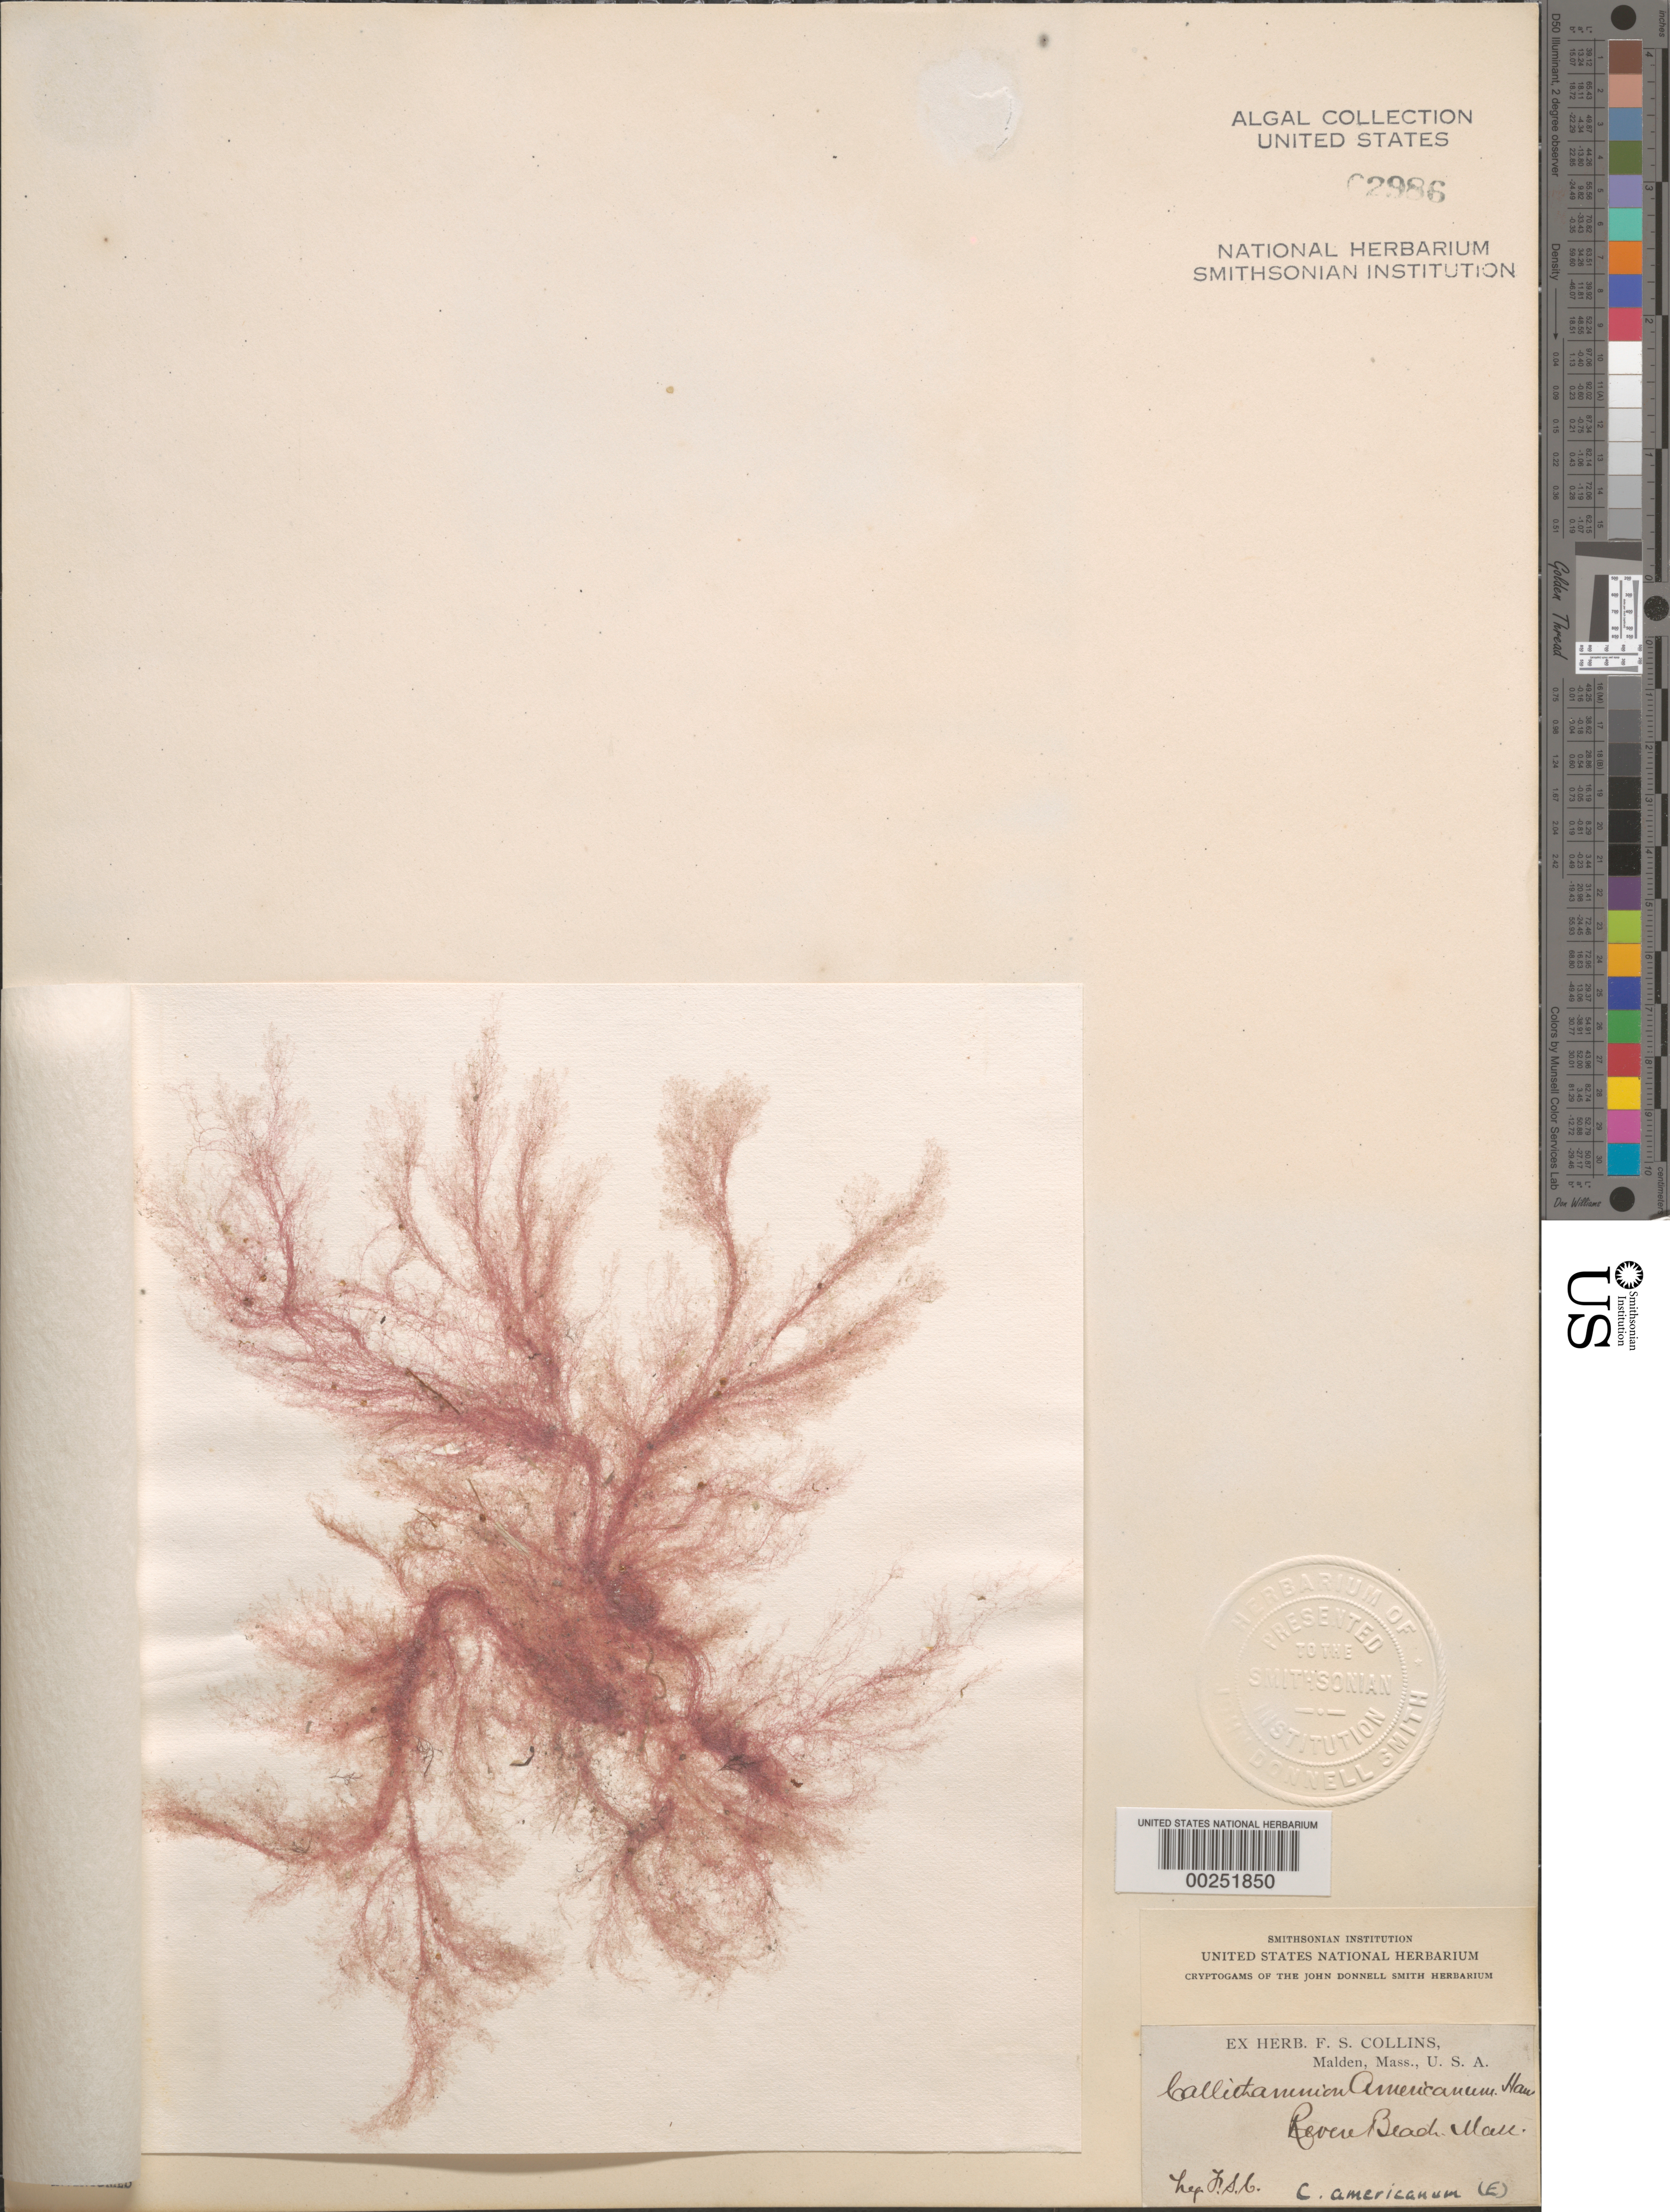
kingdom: Plantae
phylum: Rhodophyta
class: Florideophyceae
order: Ceramiales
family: Ceramiaceae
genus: Scagelia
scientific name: Scagelia americana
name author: (Harv.) A. Athanasiadis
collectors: F. Collins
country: United States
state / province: Massachusetts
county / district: Suffolk County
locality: Revere Beach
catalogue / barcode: US 2986